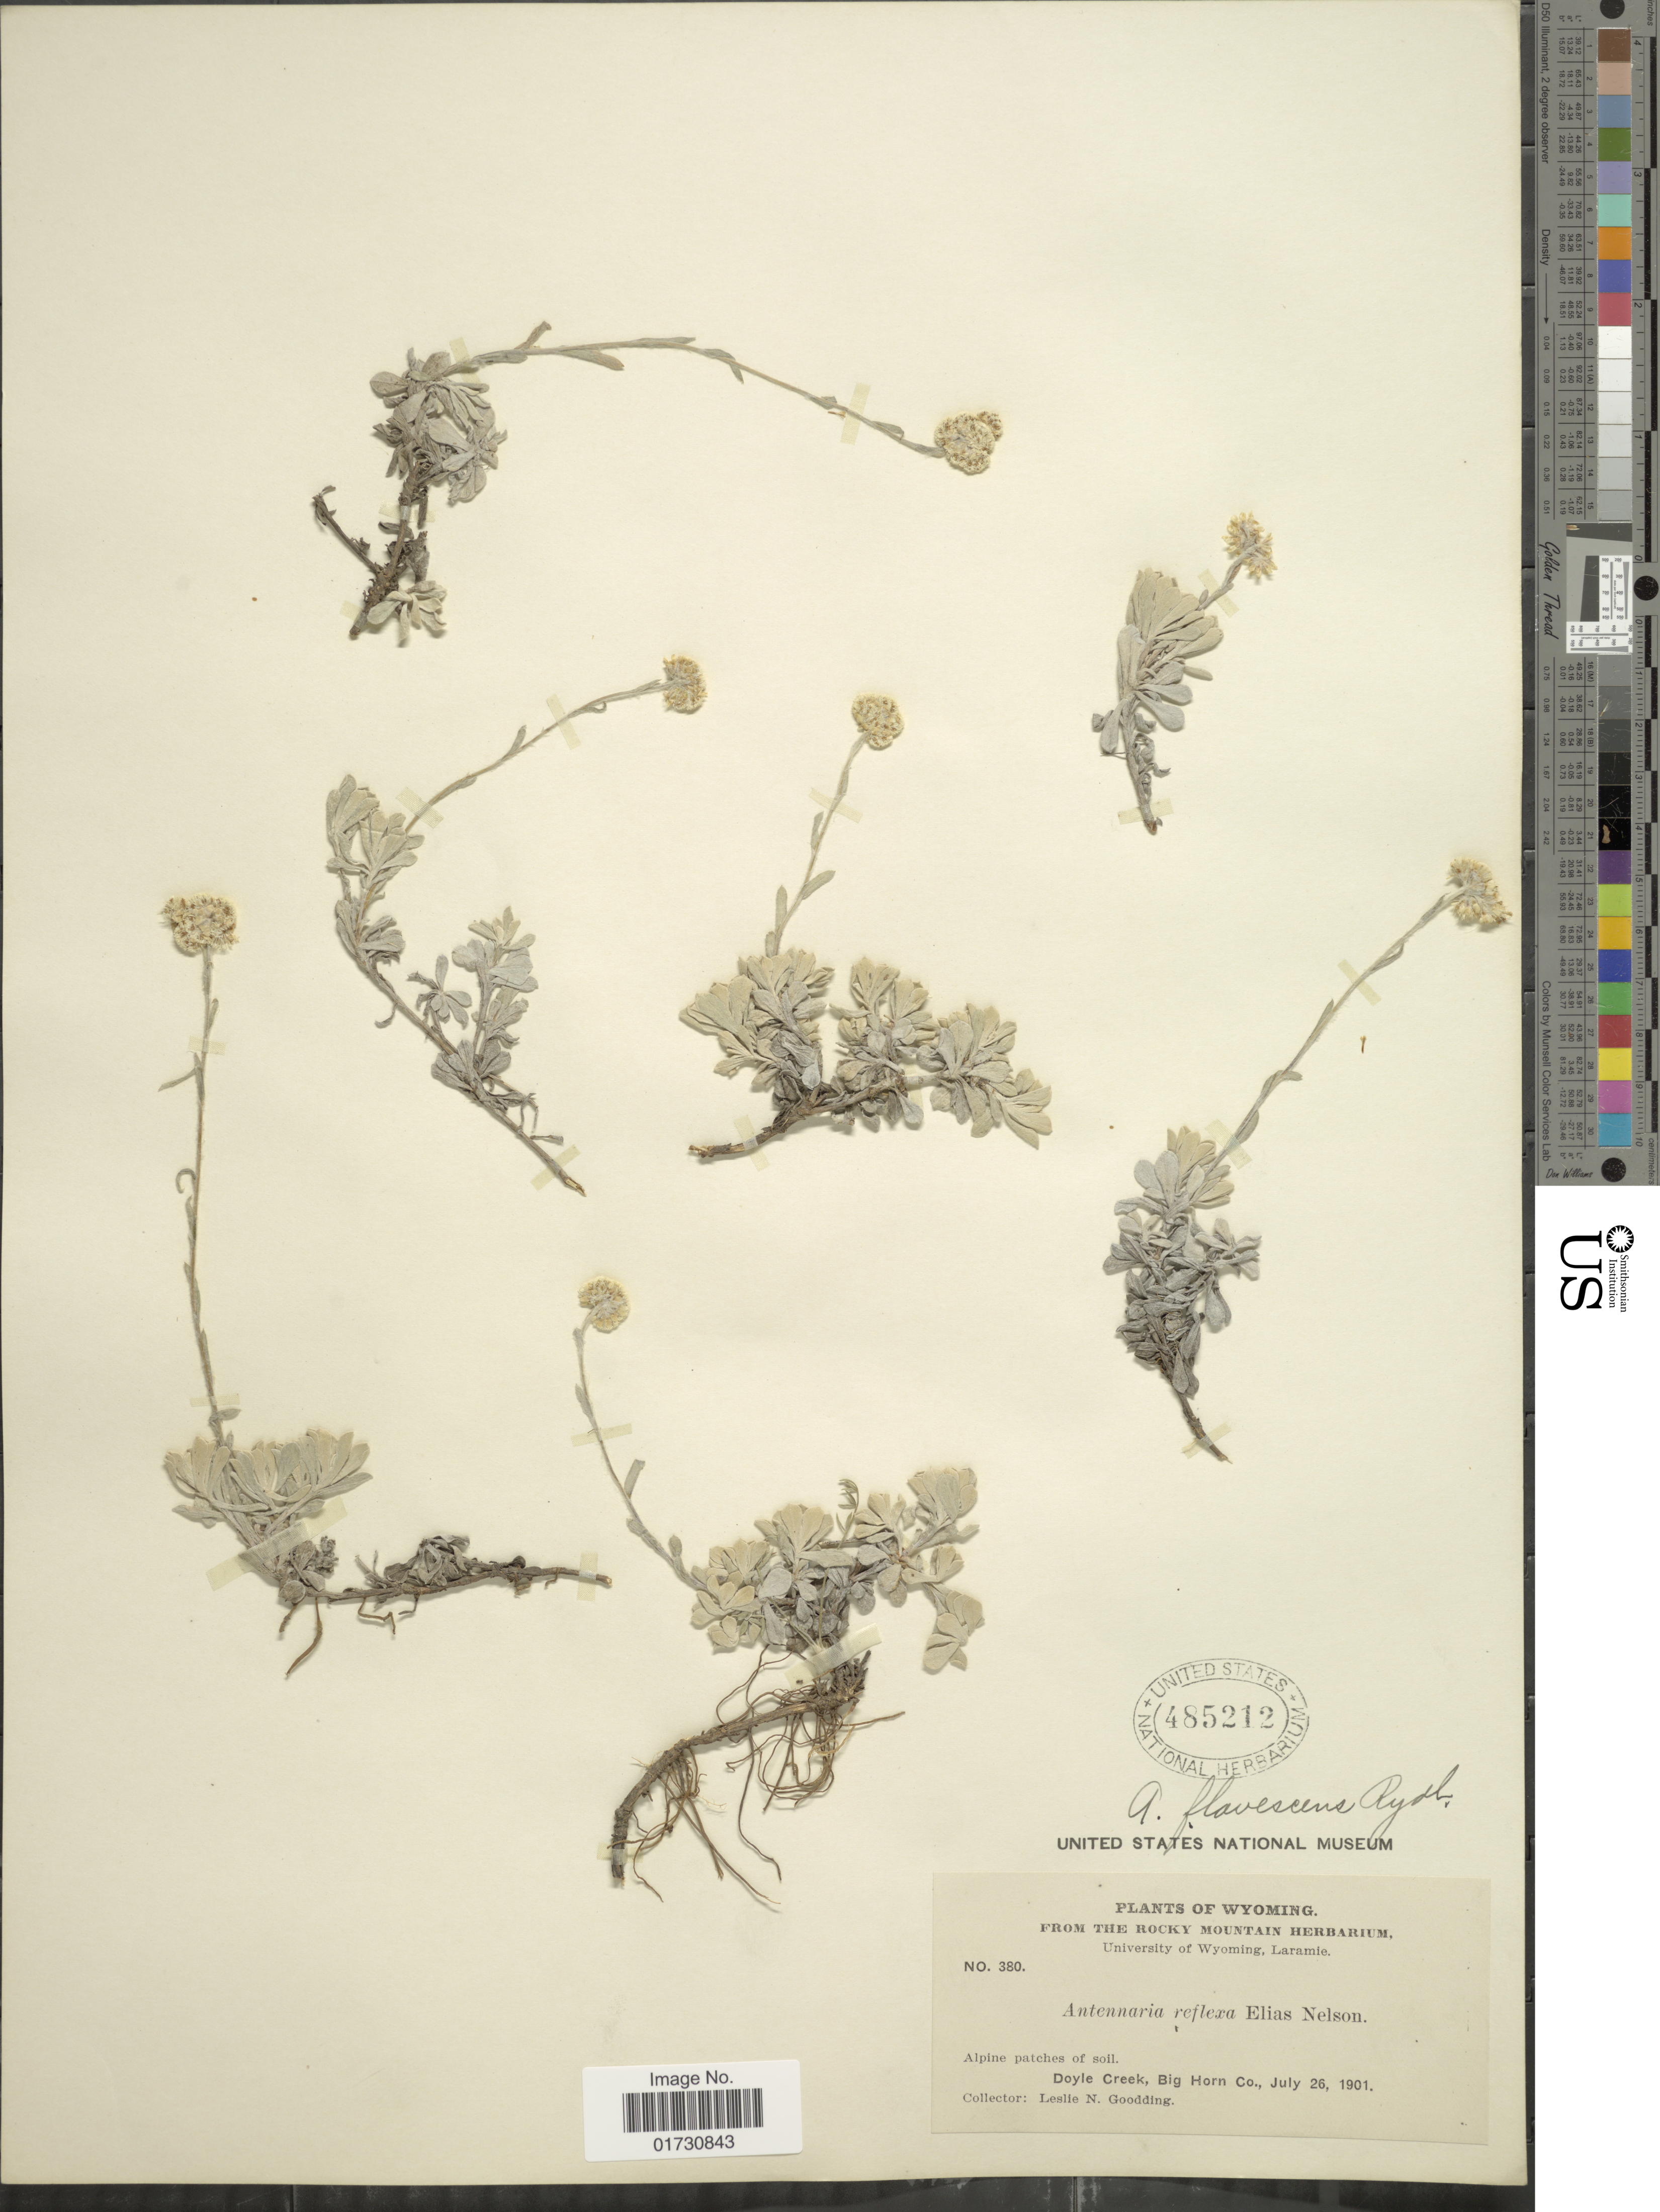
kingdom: Plantae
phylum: Tracheophyta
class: Magnoliopsida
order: Asterales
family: Asteraceae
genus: Antennaria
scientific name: Antennaria flavescens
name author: Rydb.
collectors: L. N. Goodding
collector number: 380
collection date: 1901-07-26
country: United States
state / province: Wyoming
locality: Alpine patches of soil, Doyle Creek, Big Horn Co.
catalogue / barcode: US 485212